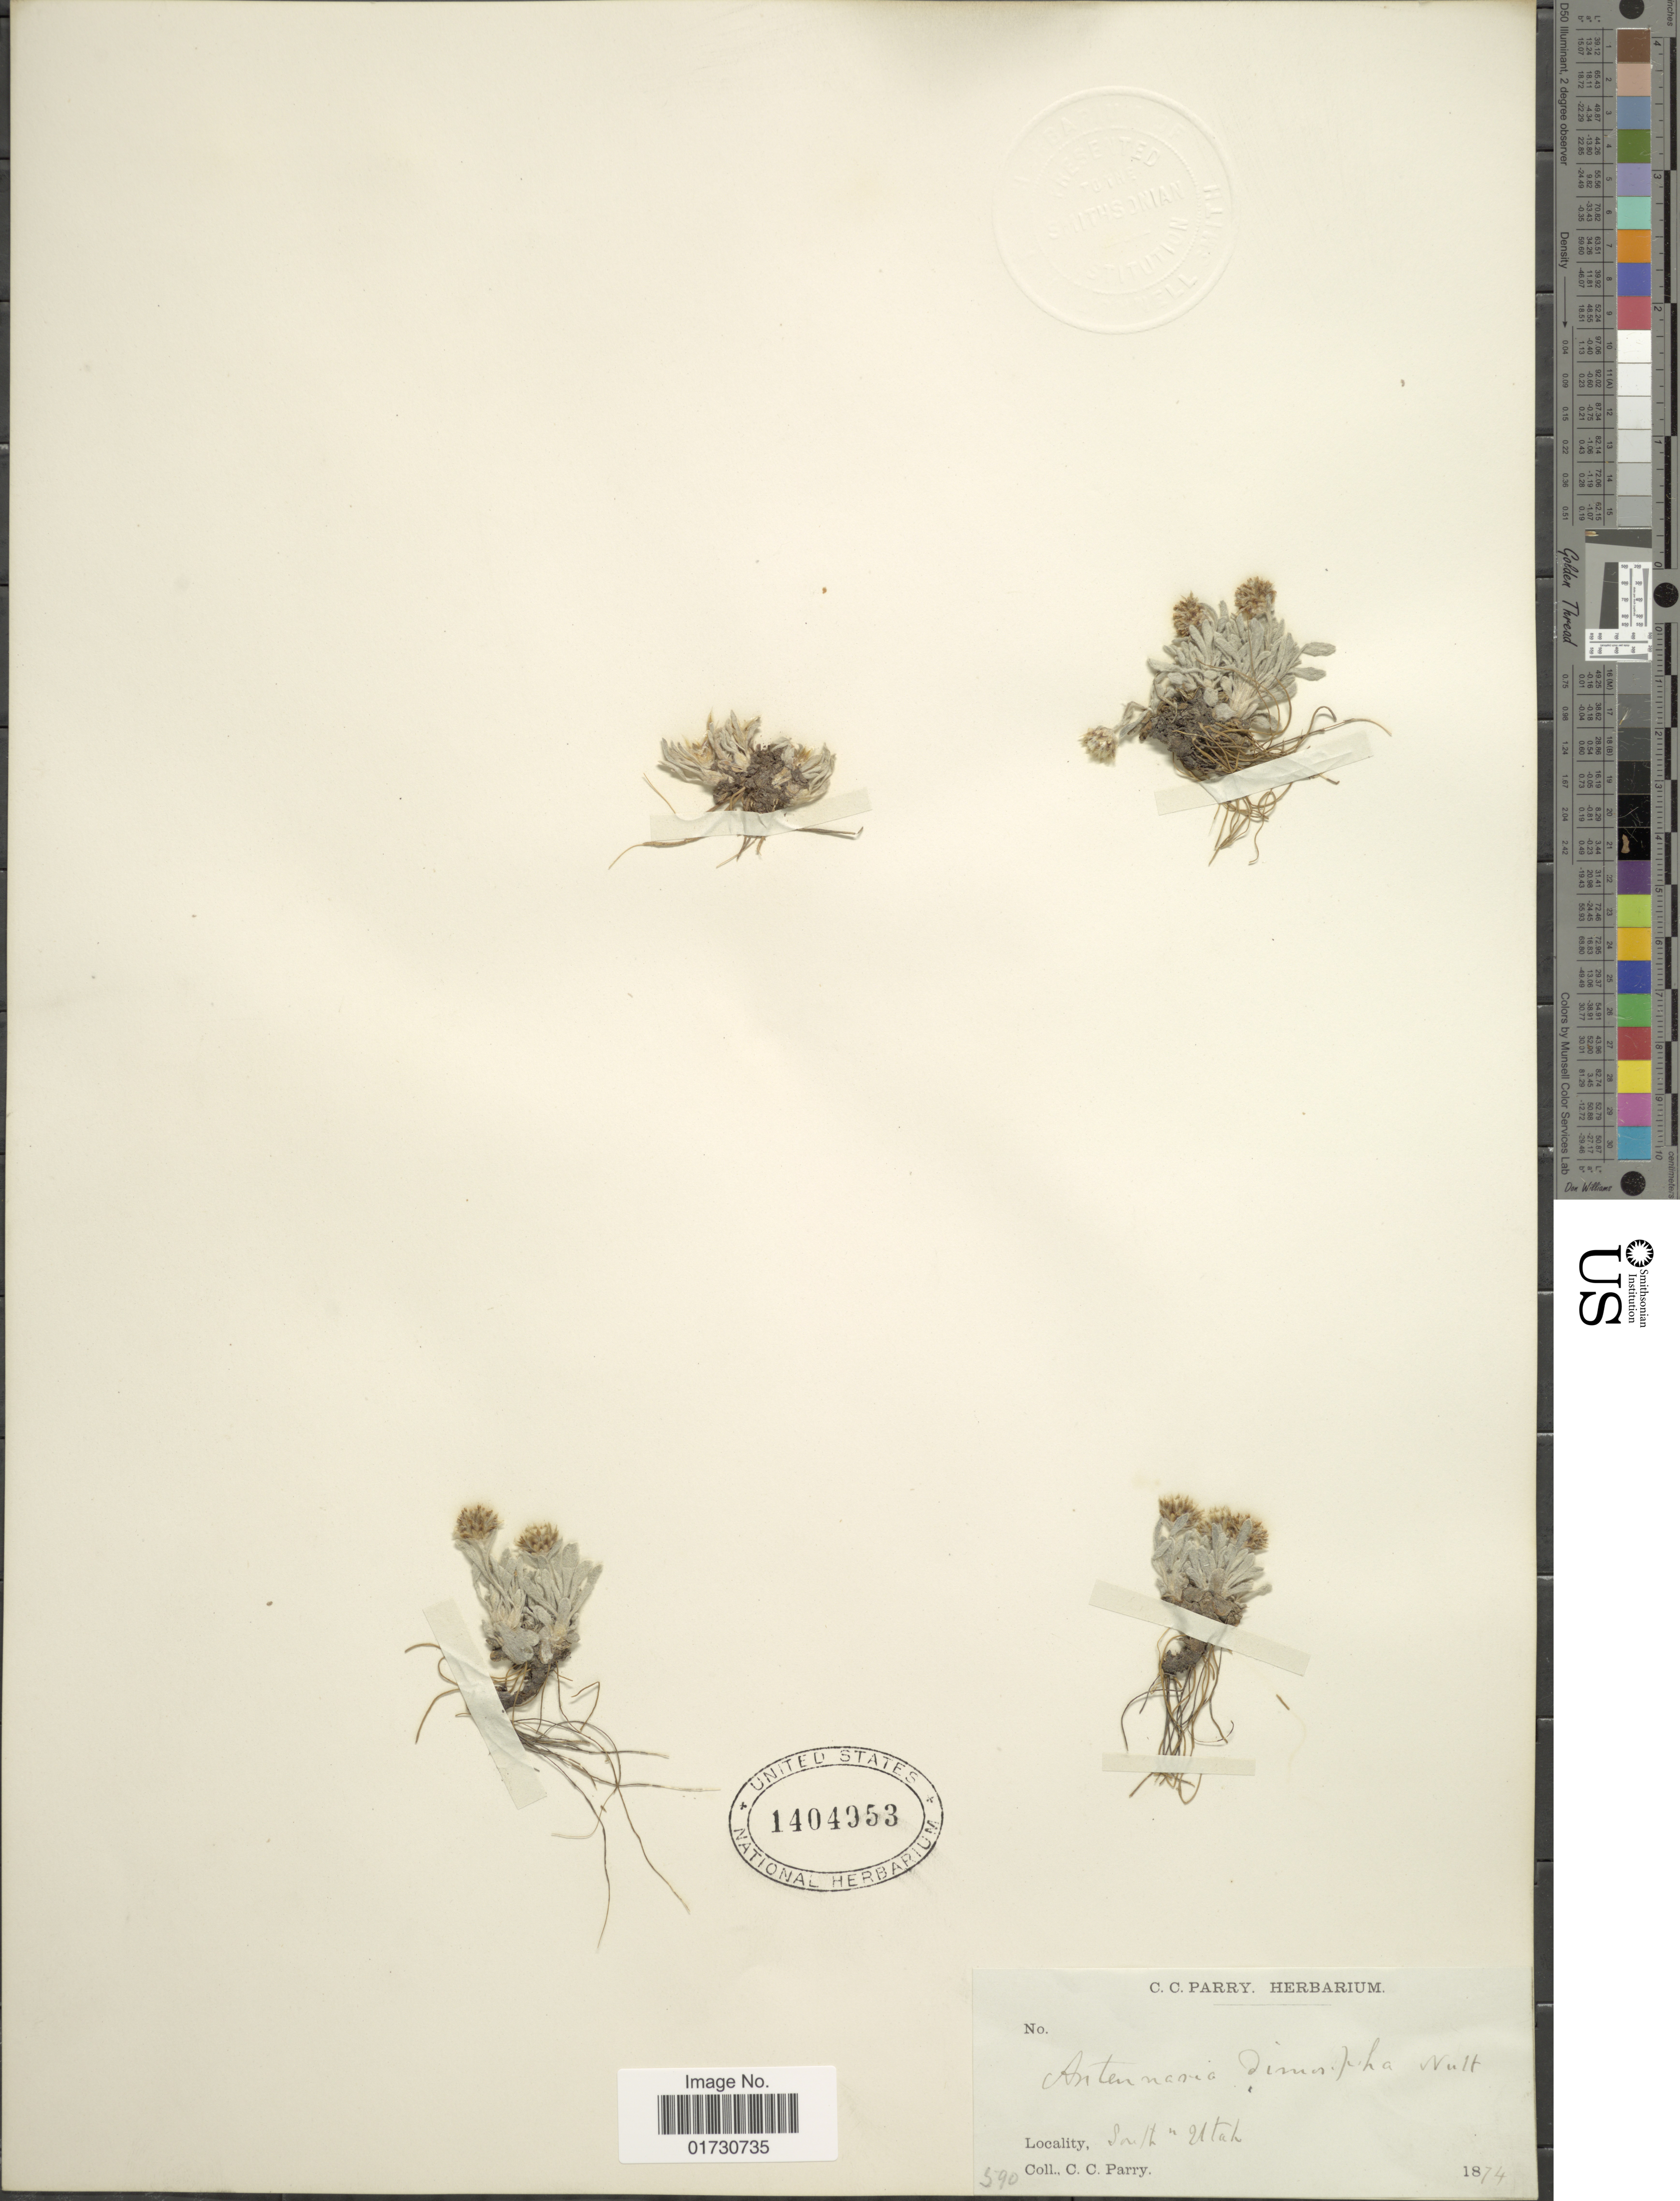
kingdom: Plantae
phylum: Tracheophyta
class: Magnoliopsida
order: Asterales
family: Asteraceae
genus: Antennaria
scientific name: Antennaria dimorpha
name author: (Nutt.) Torr. & A. Gray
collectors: C. C. Parry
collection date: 1874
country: United States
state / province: Utah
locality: South Utah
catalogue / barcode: US 1404953